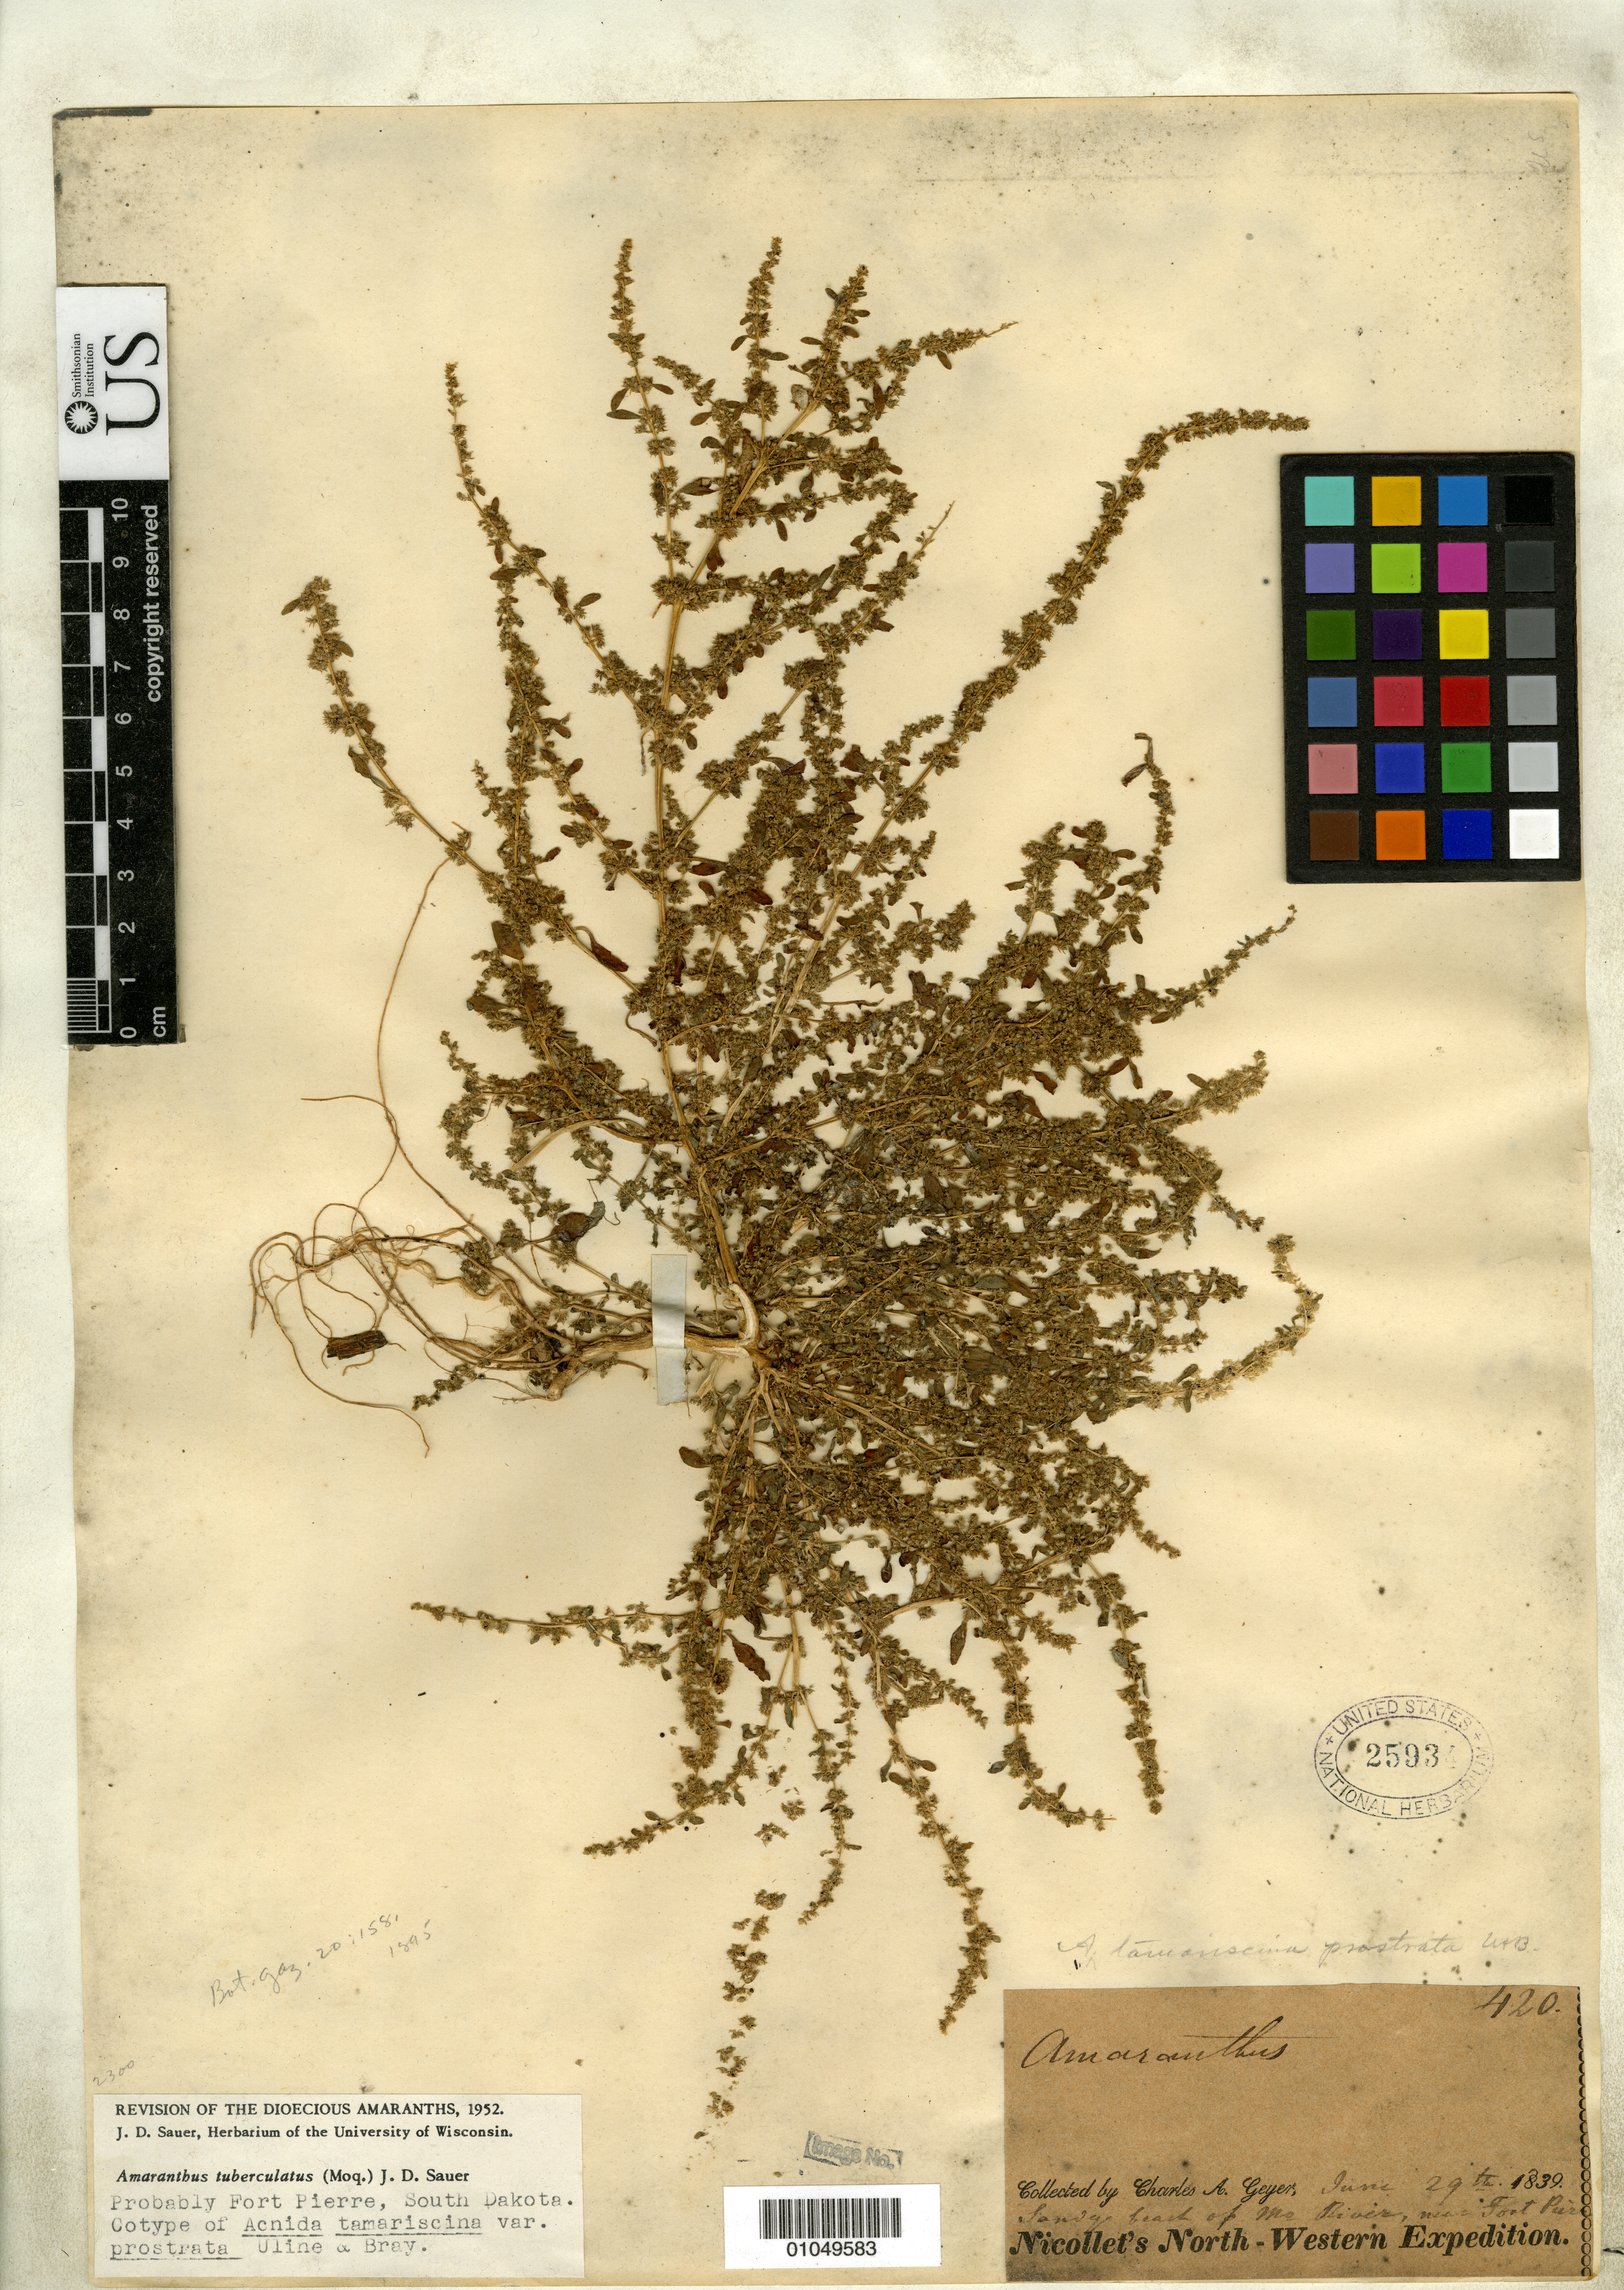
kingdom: Plantae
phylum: Tracheophyta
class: Magnoliopsida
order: Caryophyllales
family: Amaranthaceae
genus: Acnida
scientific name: Acnida tamariscana var. prostrata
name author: Uline & W.L. Bray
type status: Syntype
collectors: C. A. Geyer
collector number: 420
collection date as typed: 29 Jun 1839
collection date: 1839-06-29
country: United States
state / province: South Dakota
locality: Sandy beach of Mo. River, near Fort Pierre.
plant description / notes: Protologue does not cite any specific collections, "Michigan to Dakota, extending as far south as Missouri".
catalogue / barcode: US 25934